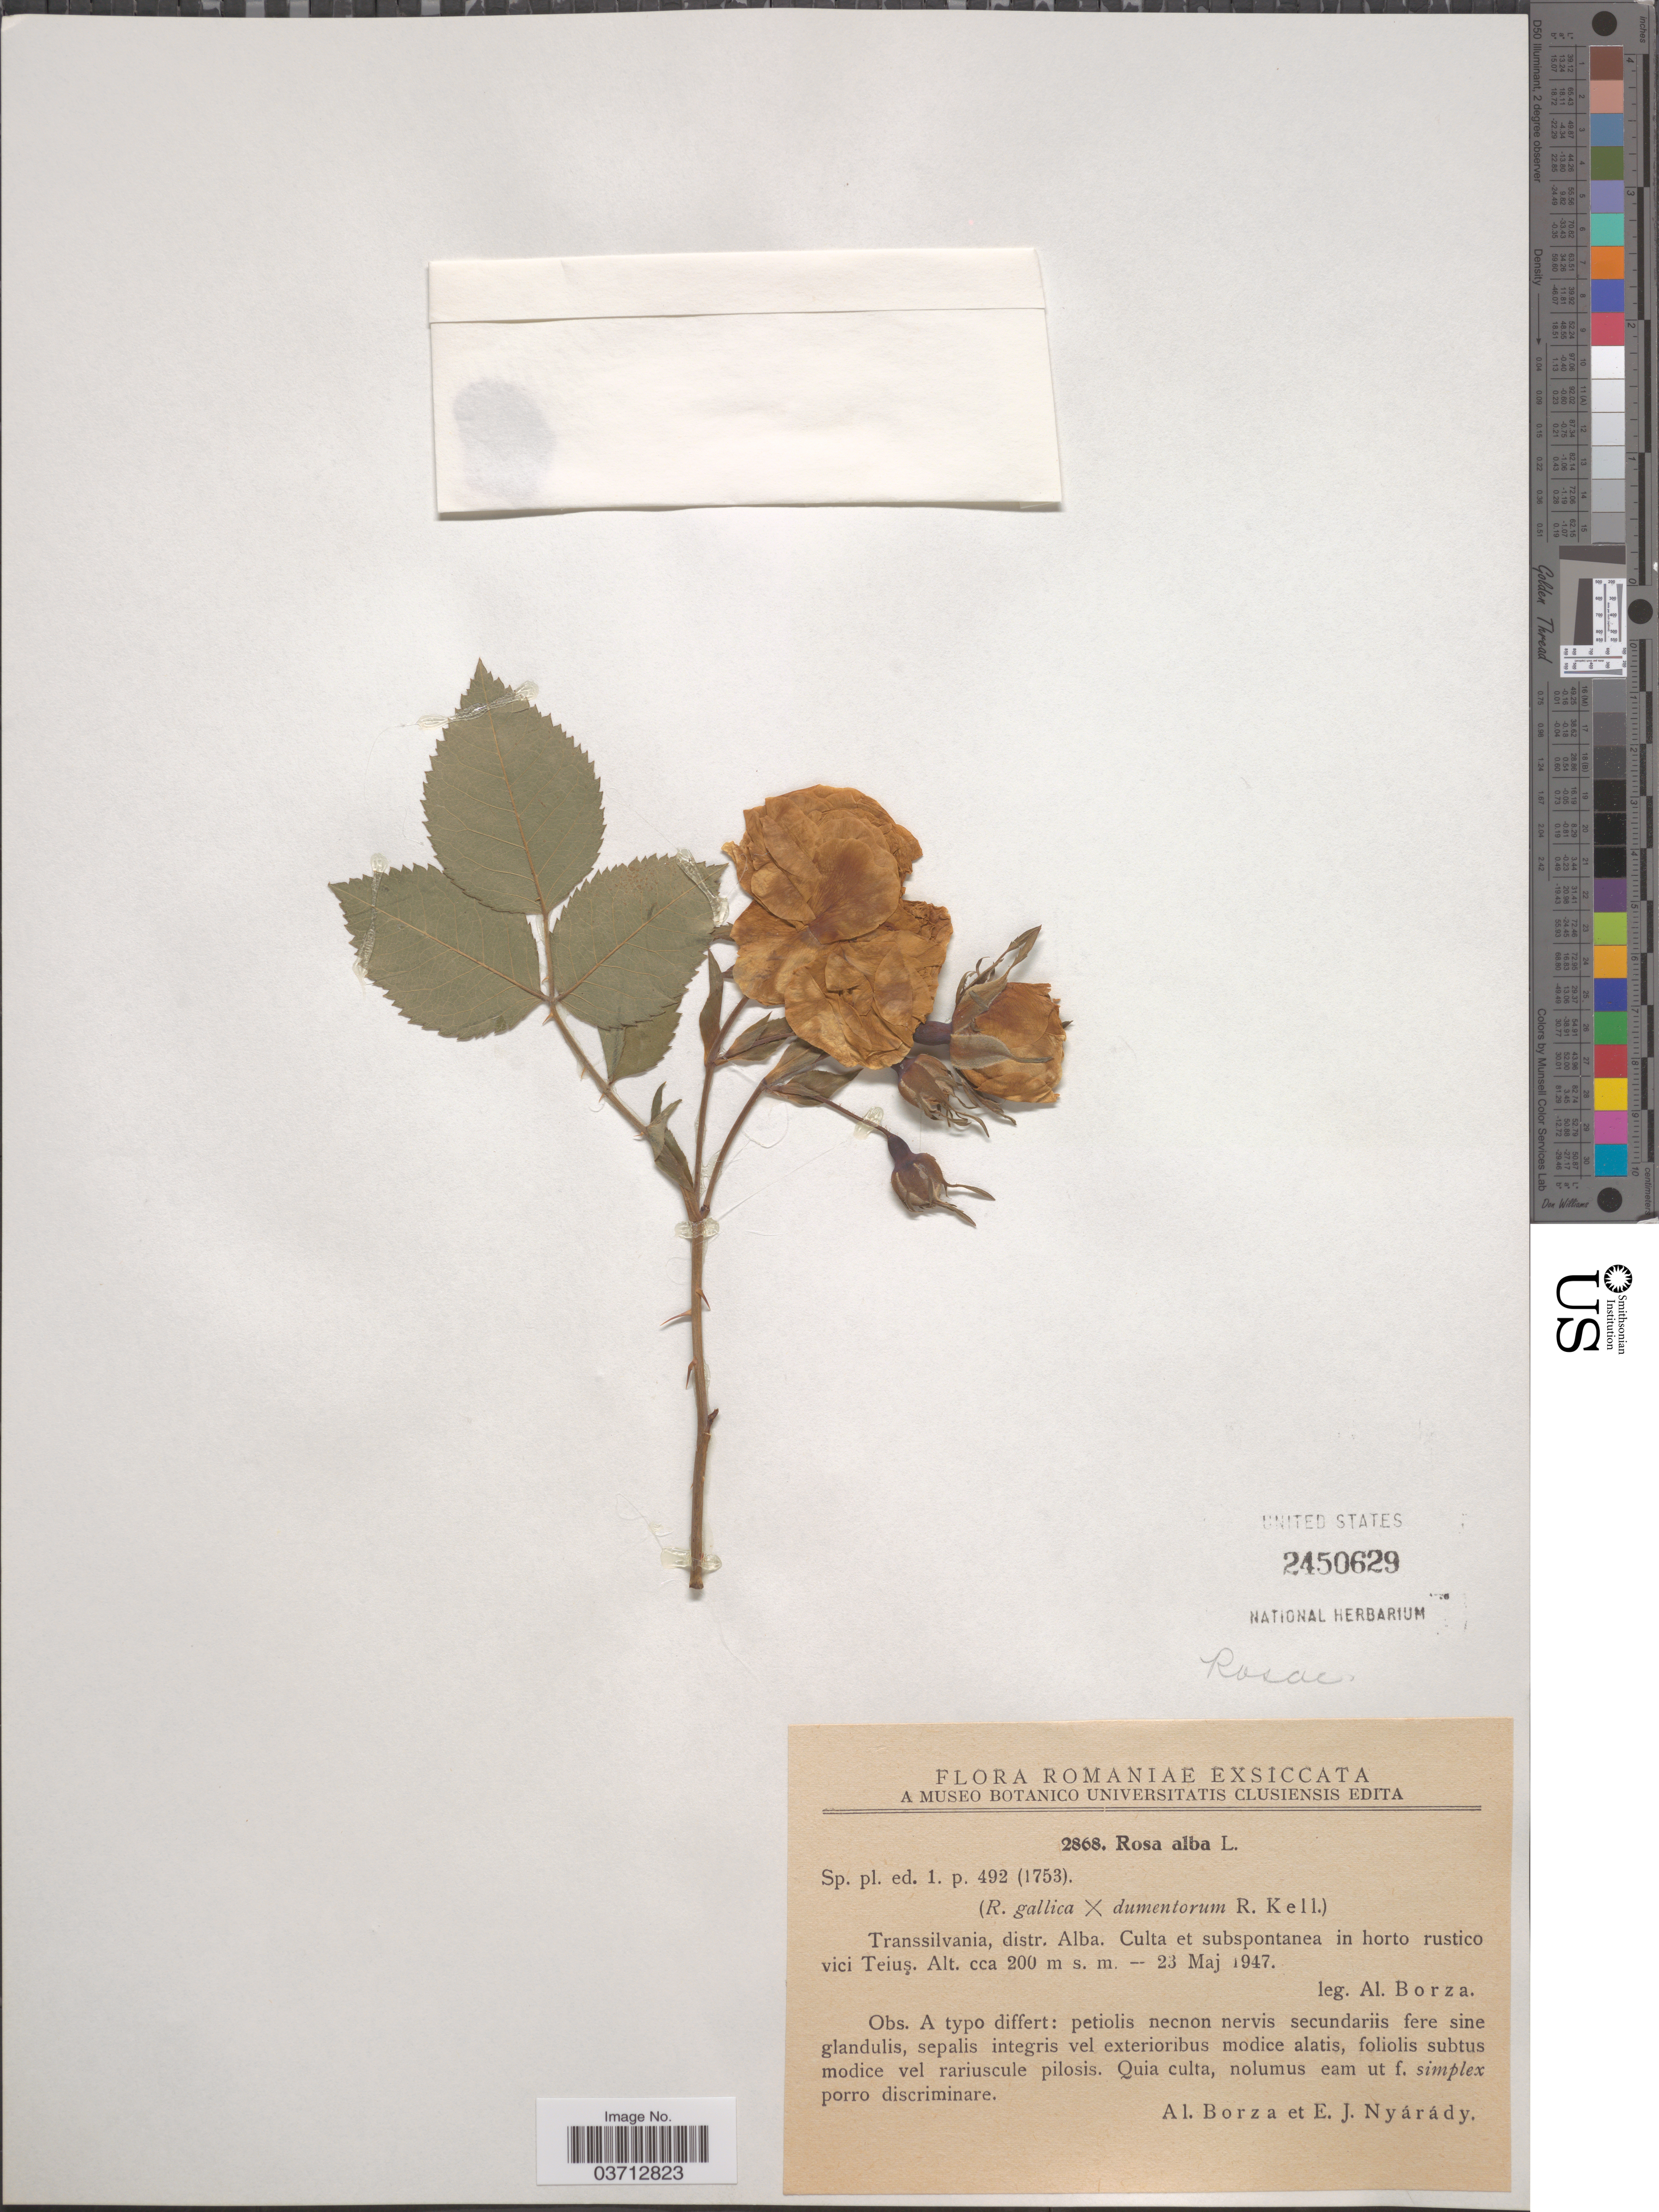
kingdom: Plantae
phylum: Tracheophyta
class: Magnoliopsida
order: Rosales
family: Rosaceae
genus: Rosa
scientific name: Rosa alba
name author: L.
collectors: A. Borza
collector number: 2868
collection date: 1947-05-23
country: Romania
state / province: Alba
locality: Transsilvania, distr. Alba. In horto rustico vici Teiuş.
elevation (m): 200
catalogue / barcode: US 2450629